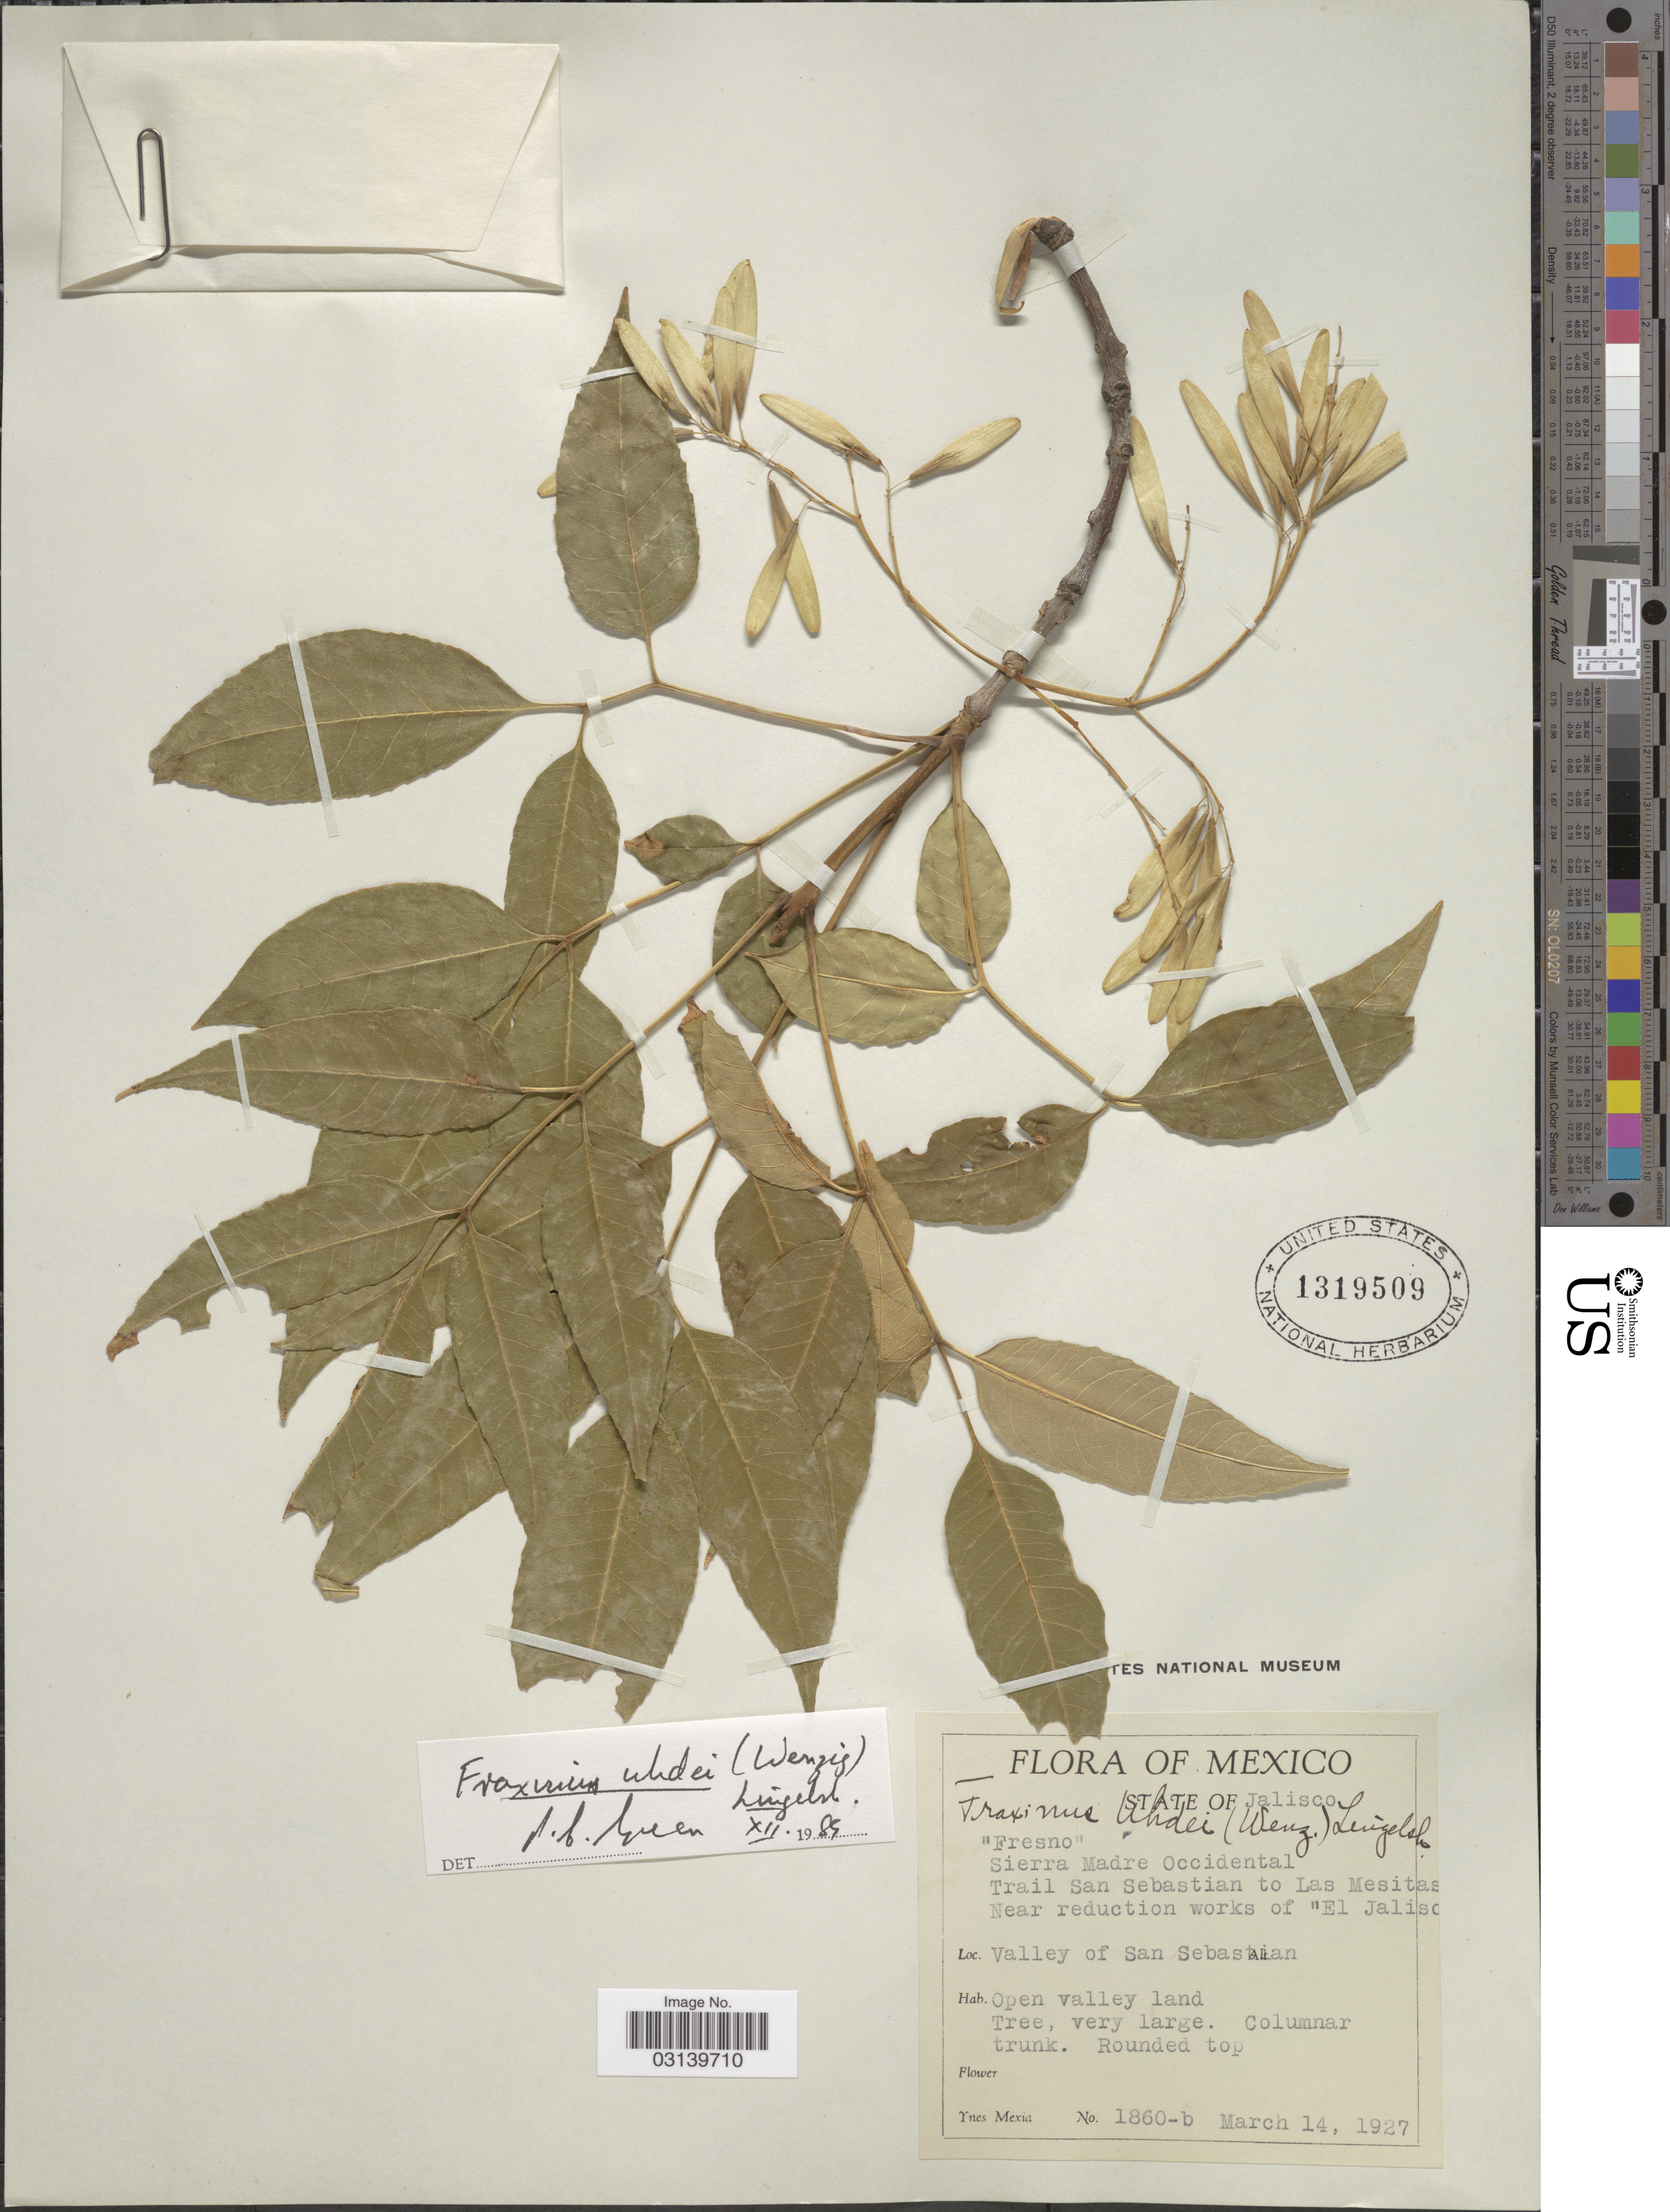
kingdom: Plantae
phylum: Tracheophyta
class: Magnoliopsida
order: Lamiales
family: Oleaceae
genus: Fraxinus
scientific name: Fraxinus uhdei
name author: (Wenz.) Lingelsh.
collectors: Y. Mexia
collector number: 1860-b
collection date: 1927-03-14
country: Mexico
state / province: Jalisco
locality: Sierra Madre Occidental. Trail San Sebastian to Las Mesitas. Near reduction works of El Jalisco. Valley of San Sebastian.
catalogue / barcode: US 1319509